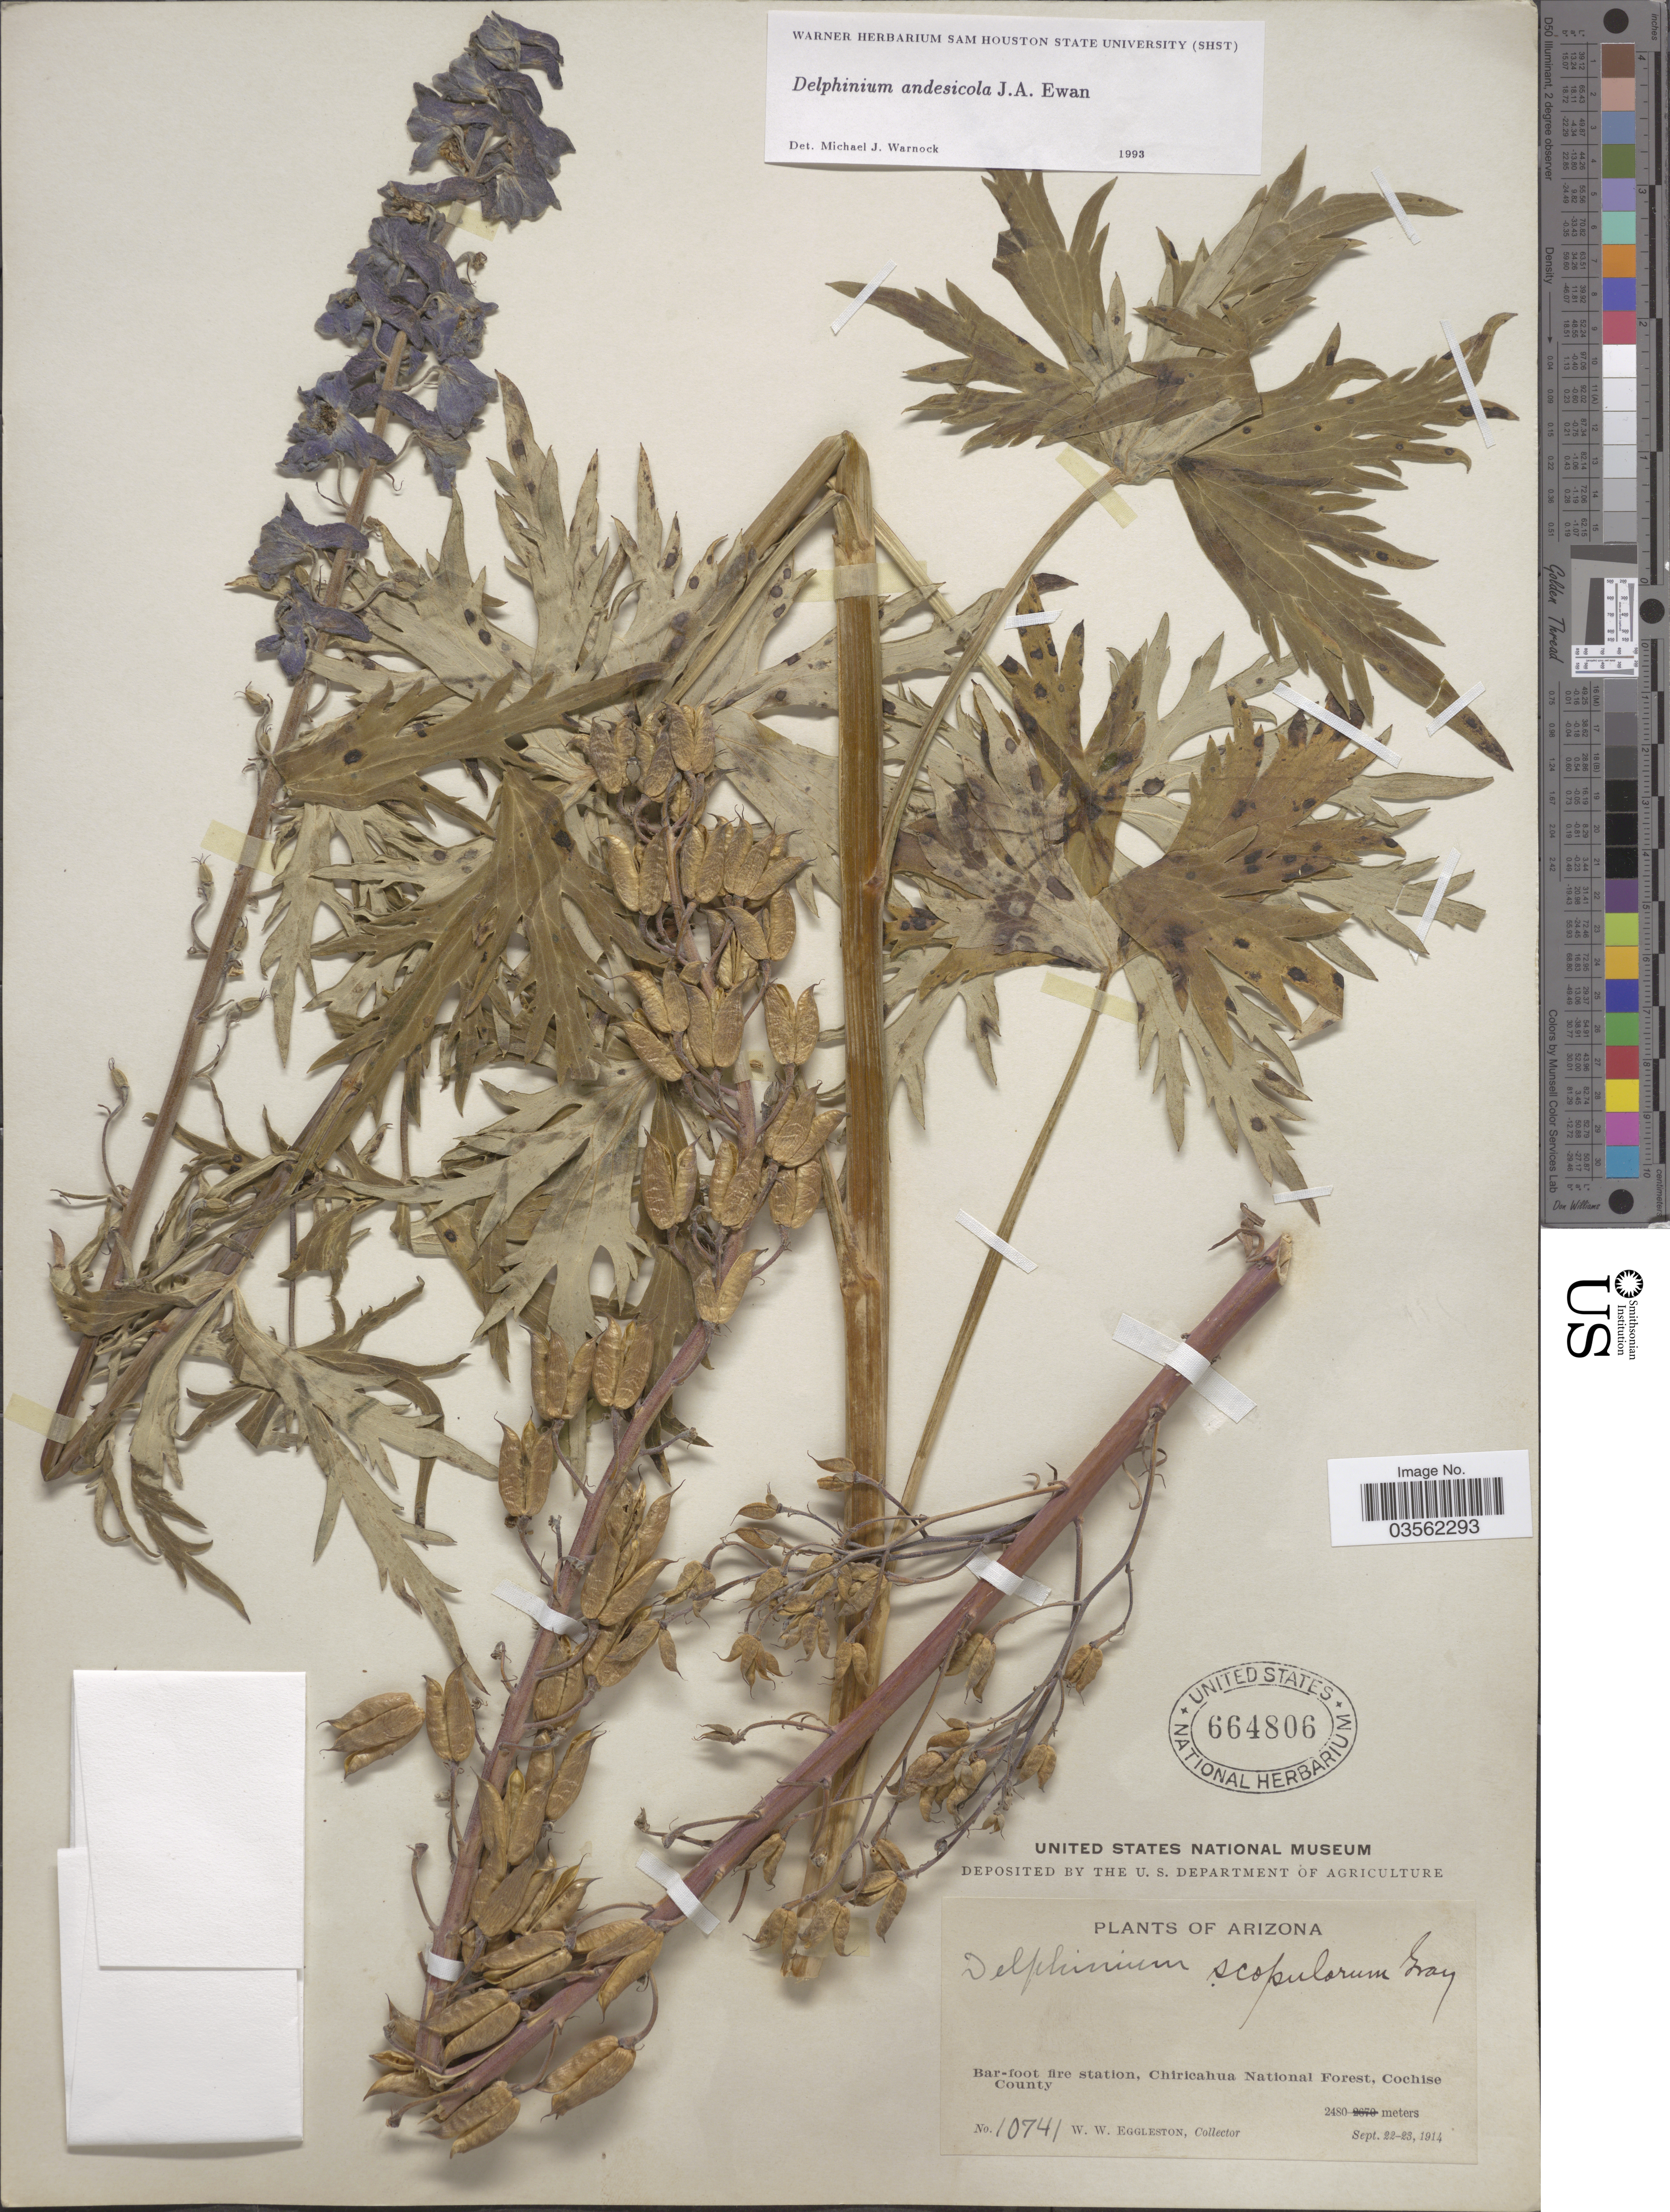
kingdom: Plantae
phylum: Tracheophyta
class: Magnoliopsida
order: Ranunculales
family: Ranunculaceae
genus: Delphinium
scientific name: Delphinium andesicola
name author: Ewan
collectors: W. W. Eggleston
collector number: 10741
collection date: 1914-09-22/1914-09-23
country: United States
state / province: Arizona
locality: Bar-foot fire station, Chiricahua National Forest, Cochise County.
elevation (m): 2480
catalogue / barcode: US 664806